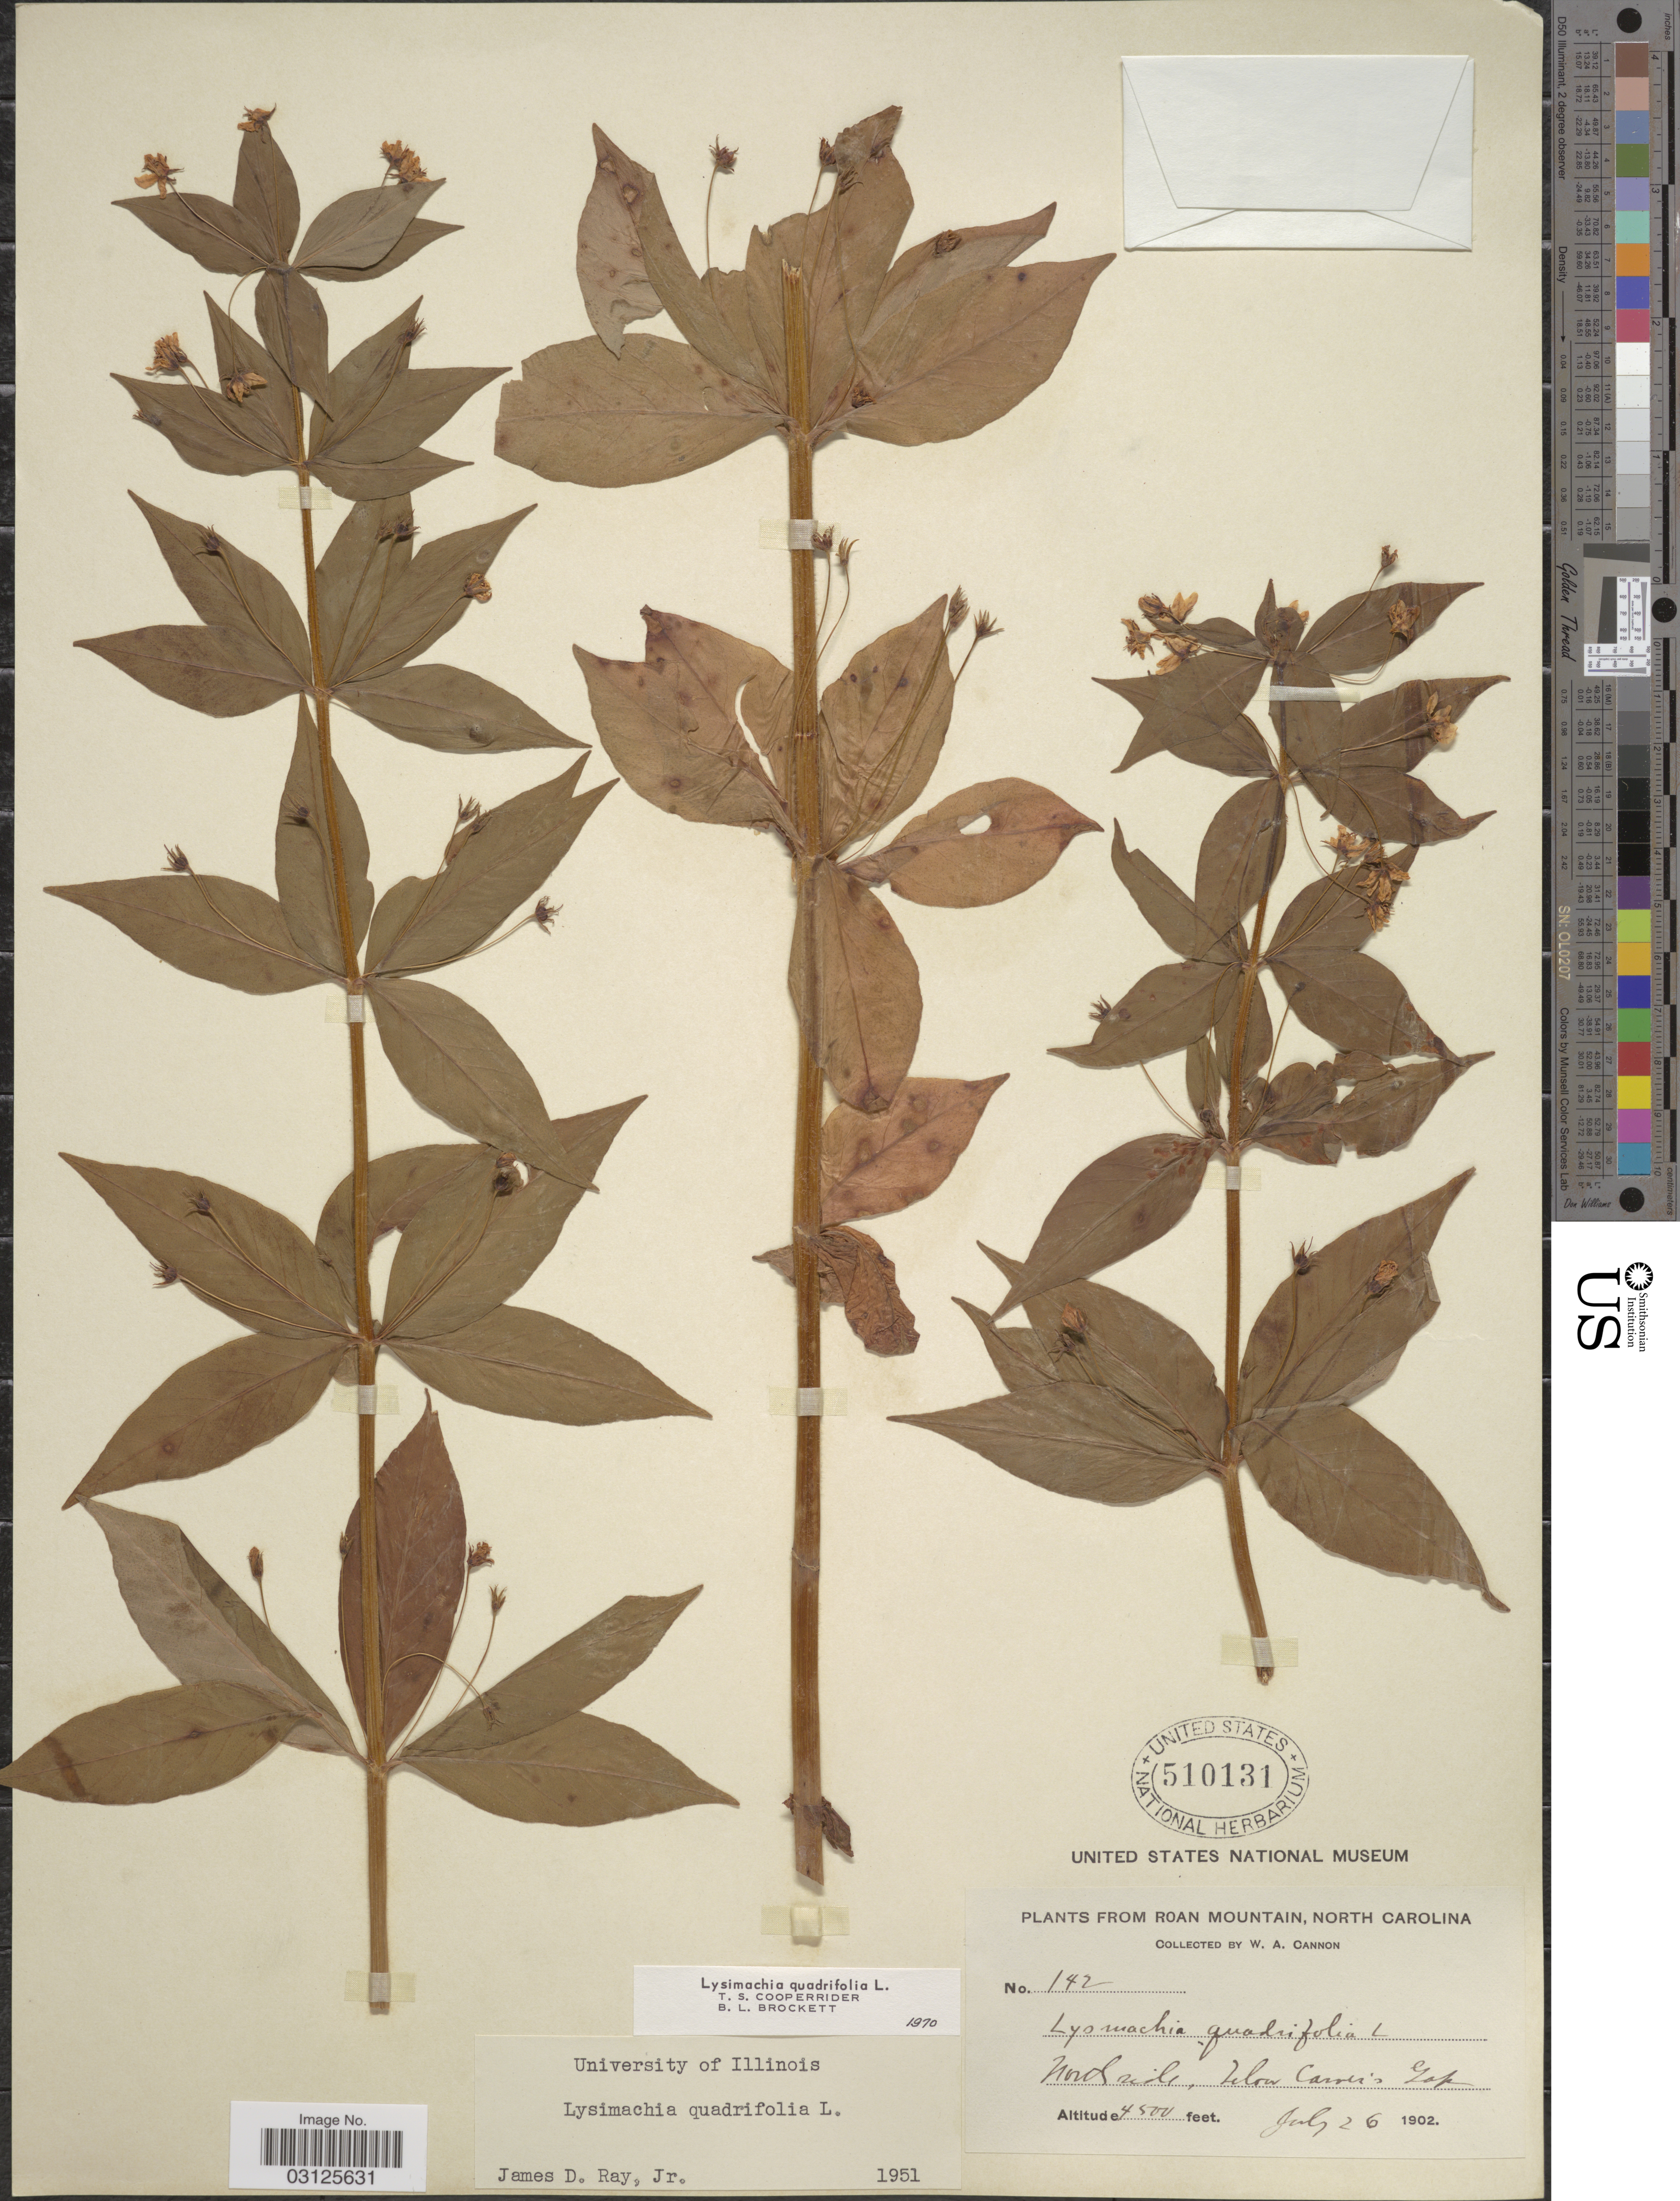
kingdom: Plantae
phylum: Tracheophyta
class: Magnoliopsida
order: Ericales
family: Primulaceae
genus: Lysimachia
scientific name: Lysimachia quadrifolia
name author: L.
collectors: W. Cannon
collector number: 142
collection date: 1902-07-26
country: United States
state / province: North Carolina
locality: Roan Mountain, below Carvers Gap.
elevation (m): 1372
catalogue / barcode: US 510131